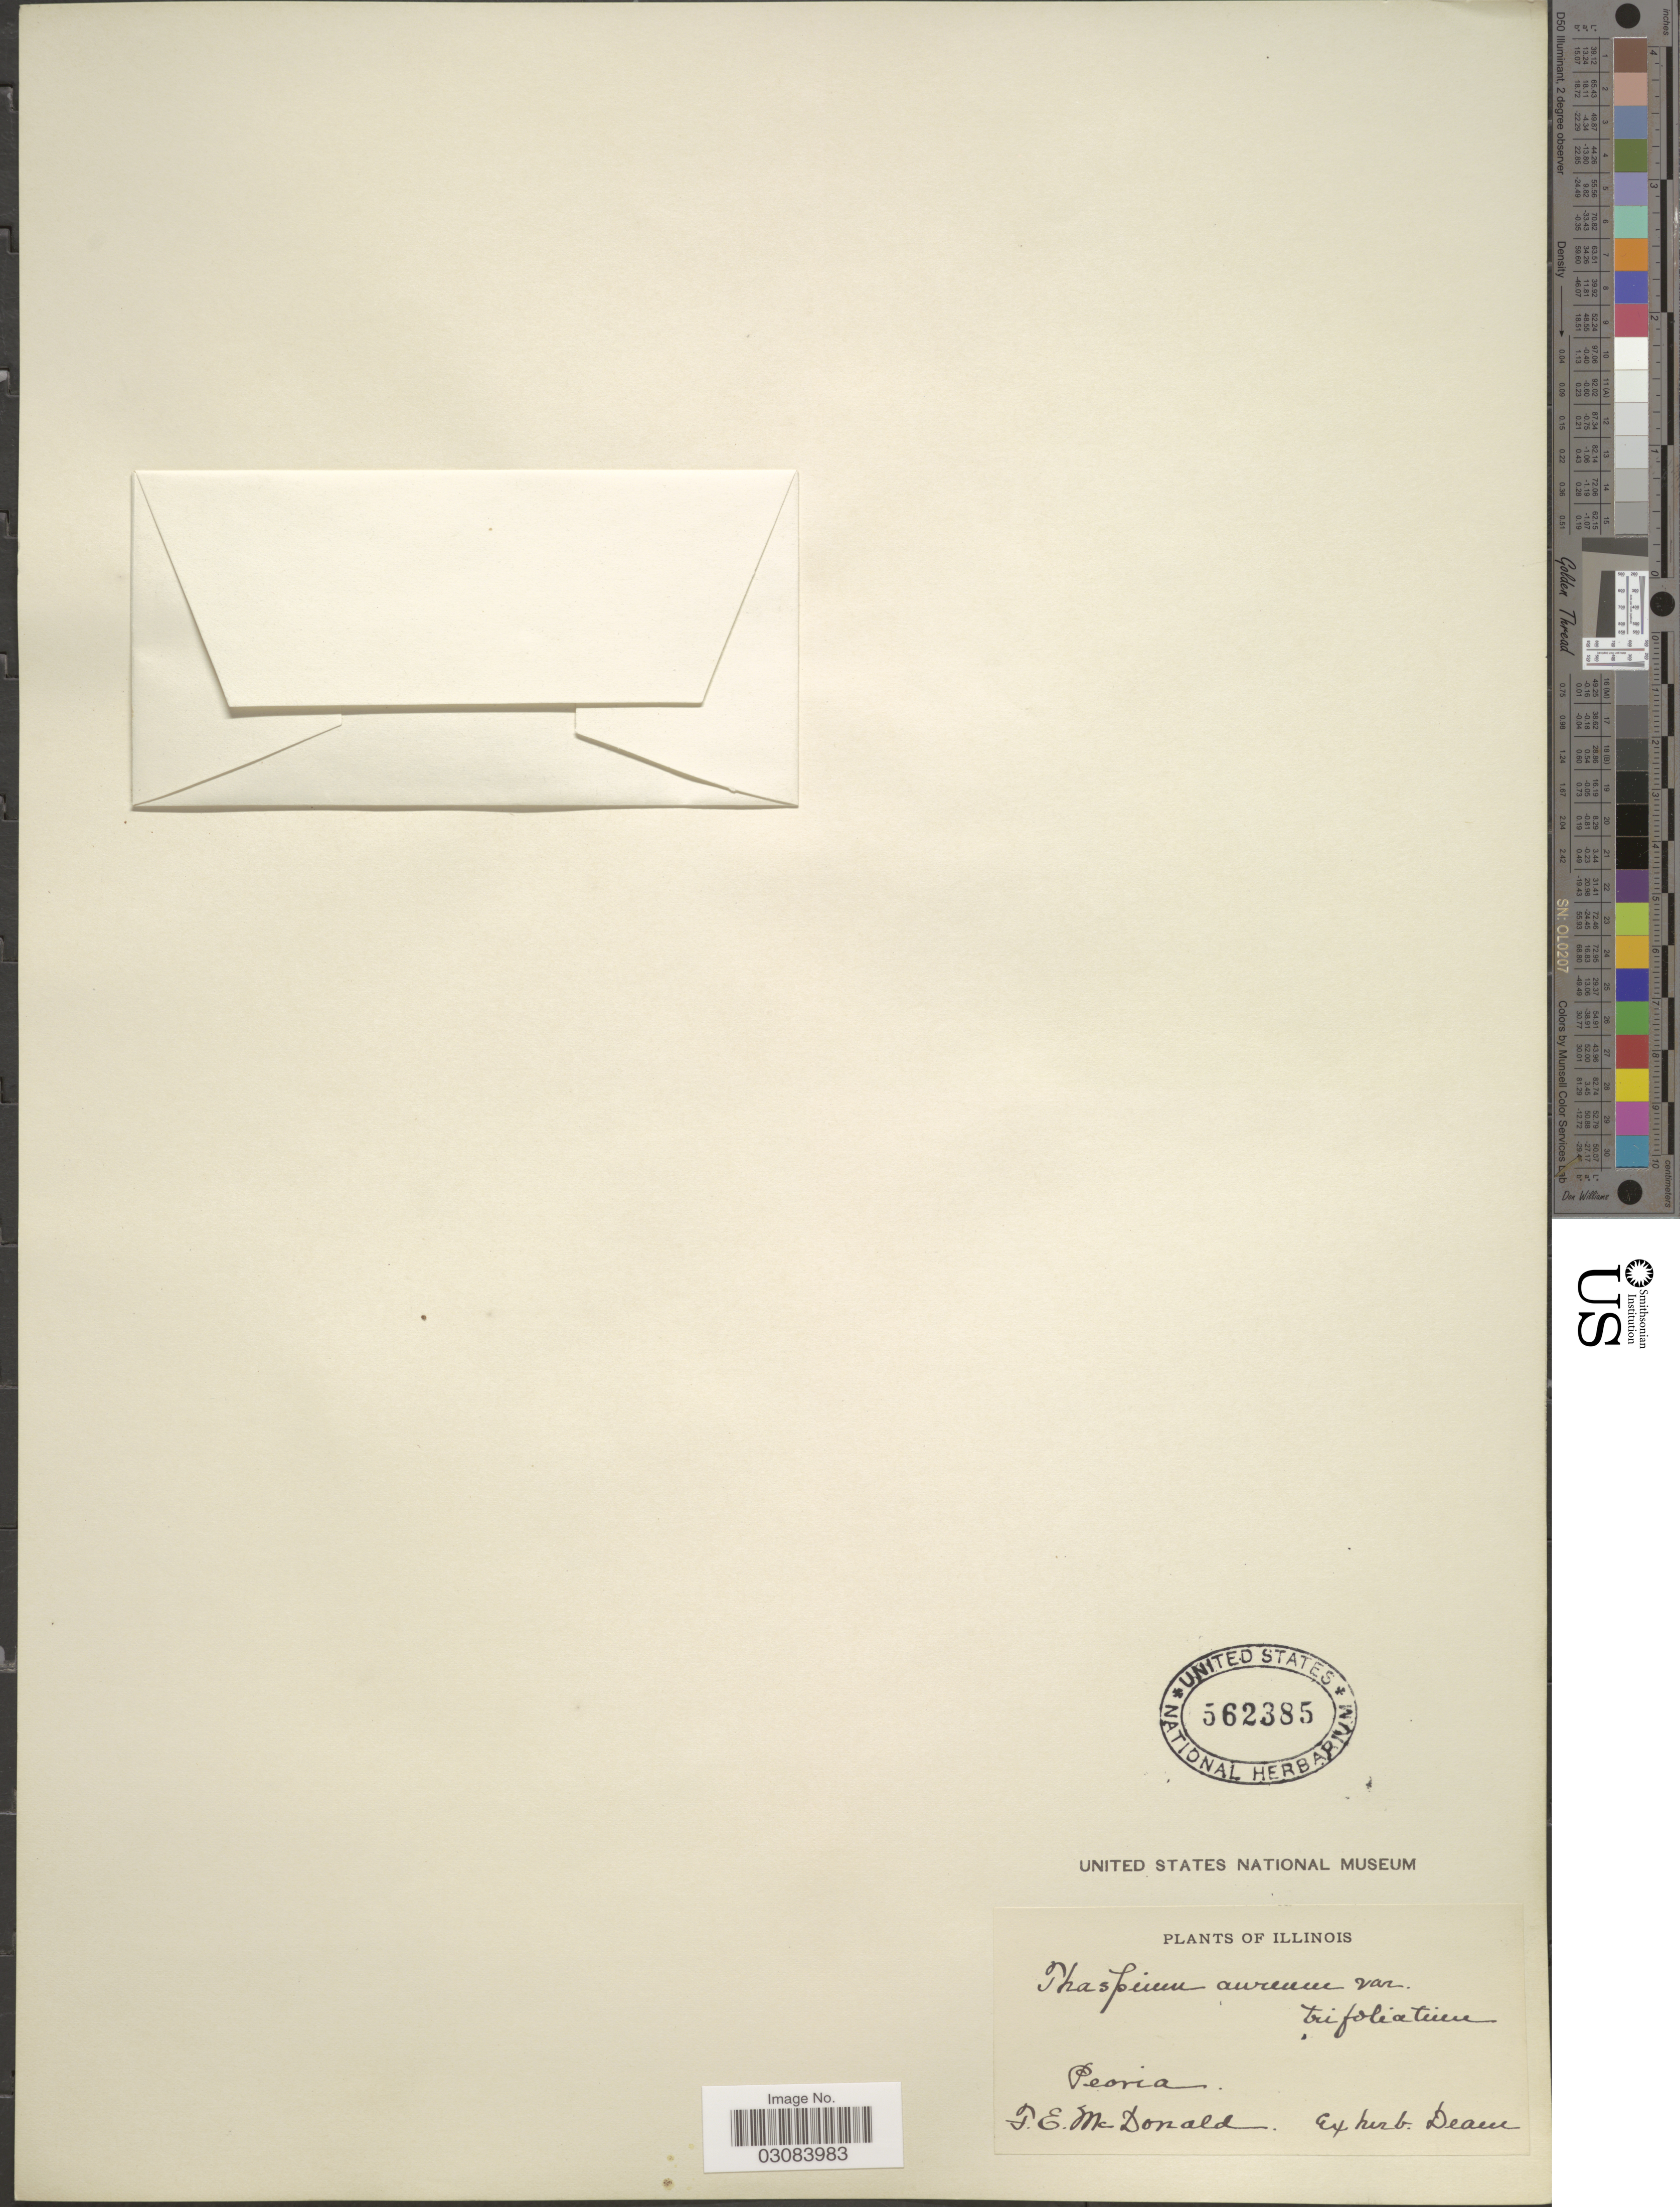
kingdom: Plantae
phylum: Tracheophyta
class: Magnoliopsida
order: Apiales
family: Apiaceae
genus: Zizia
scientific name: Zizia aurea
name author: (L.) Koch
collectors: J. McDonald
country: United States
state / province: Illinois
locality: Peoria.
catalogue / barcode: US 562385